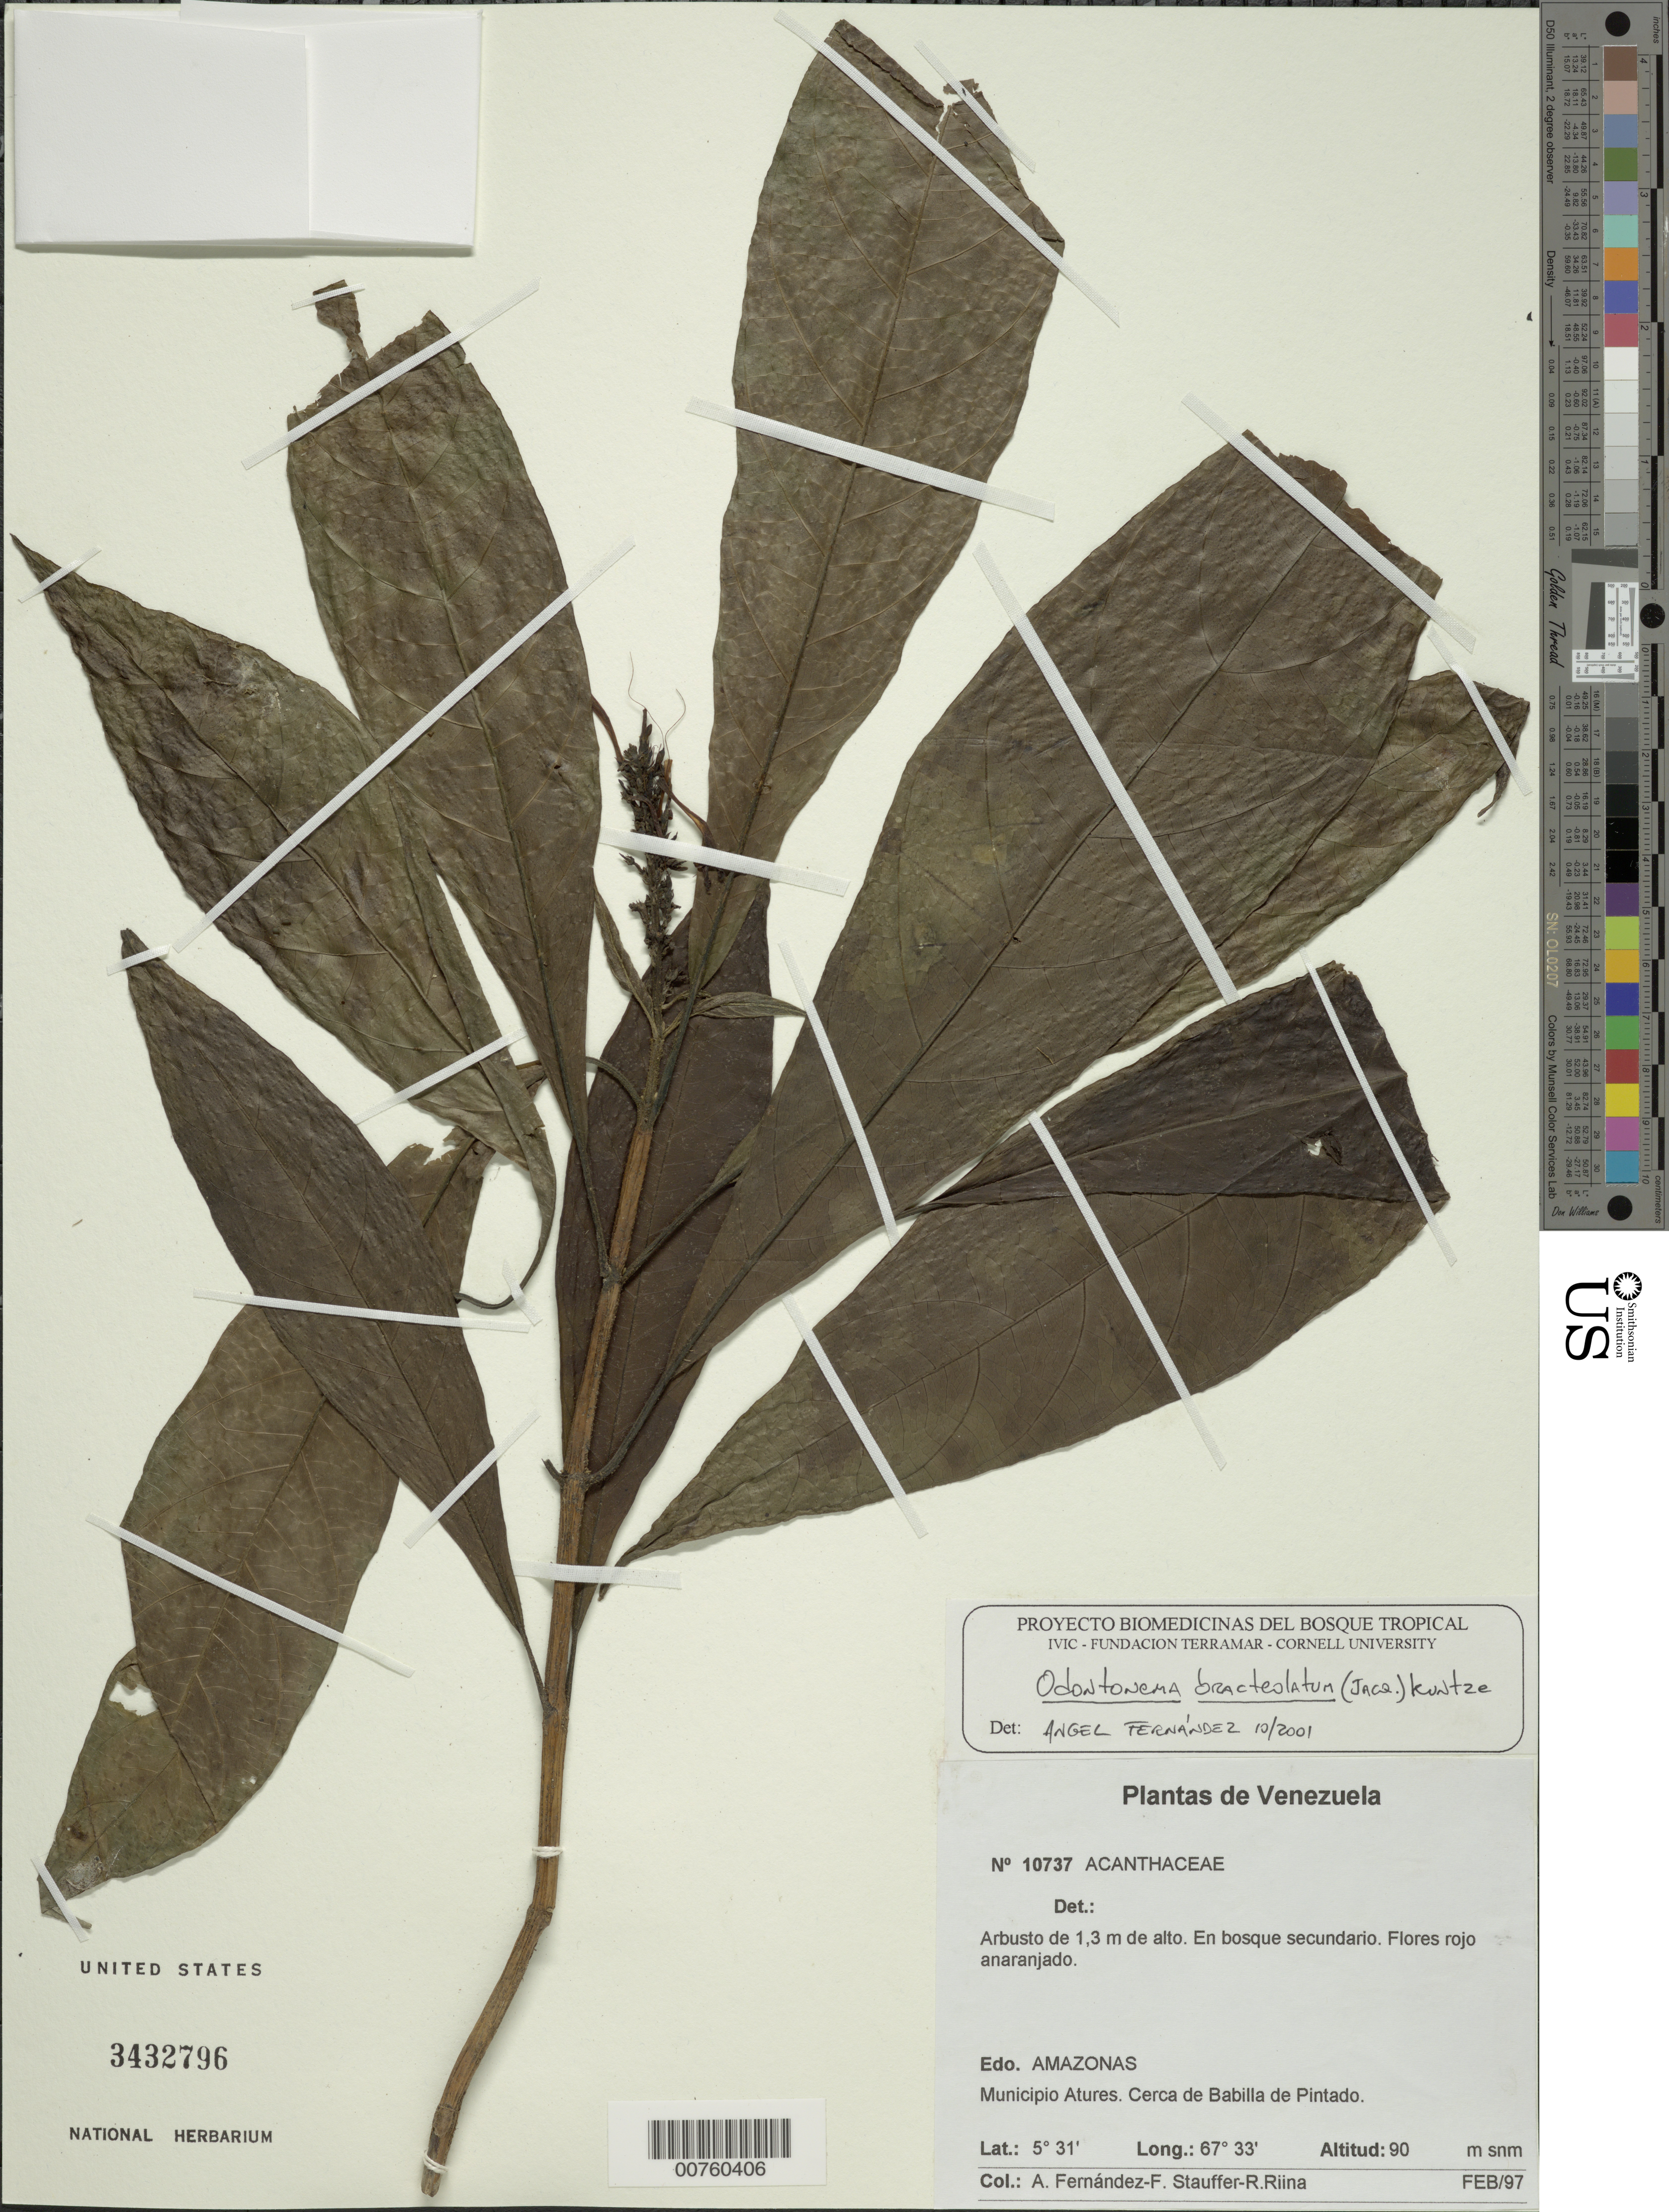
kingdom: Plantae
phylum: Tracheophyta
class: Magnoliopsida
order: Lamiales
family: Acanthaceae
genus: Odontonema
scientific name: Odontonema bracteolatum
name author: (Jacq.) Kuntze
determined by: Fernández, A.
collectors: A. Fernández, F. W. Stauffer & R. Riina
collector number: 10737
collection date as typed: Feb-97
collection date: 1997-02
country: Venezuela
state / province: Amazonas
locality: Mun. Atures, cerca de Babilla de Pintado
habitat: Secondary forest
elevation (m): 90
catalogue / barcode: US 3432796